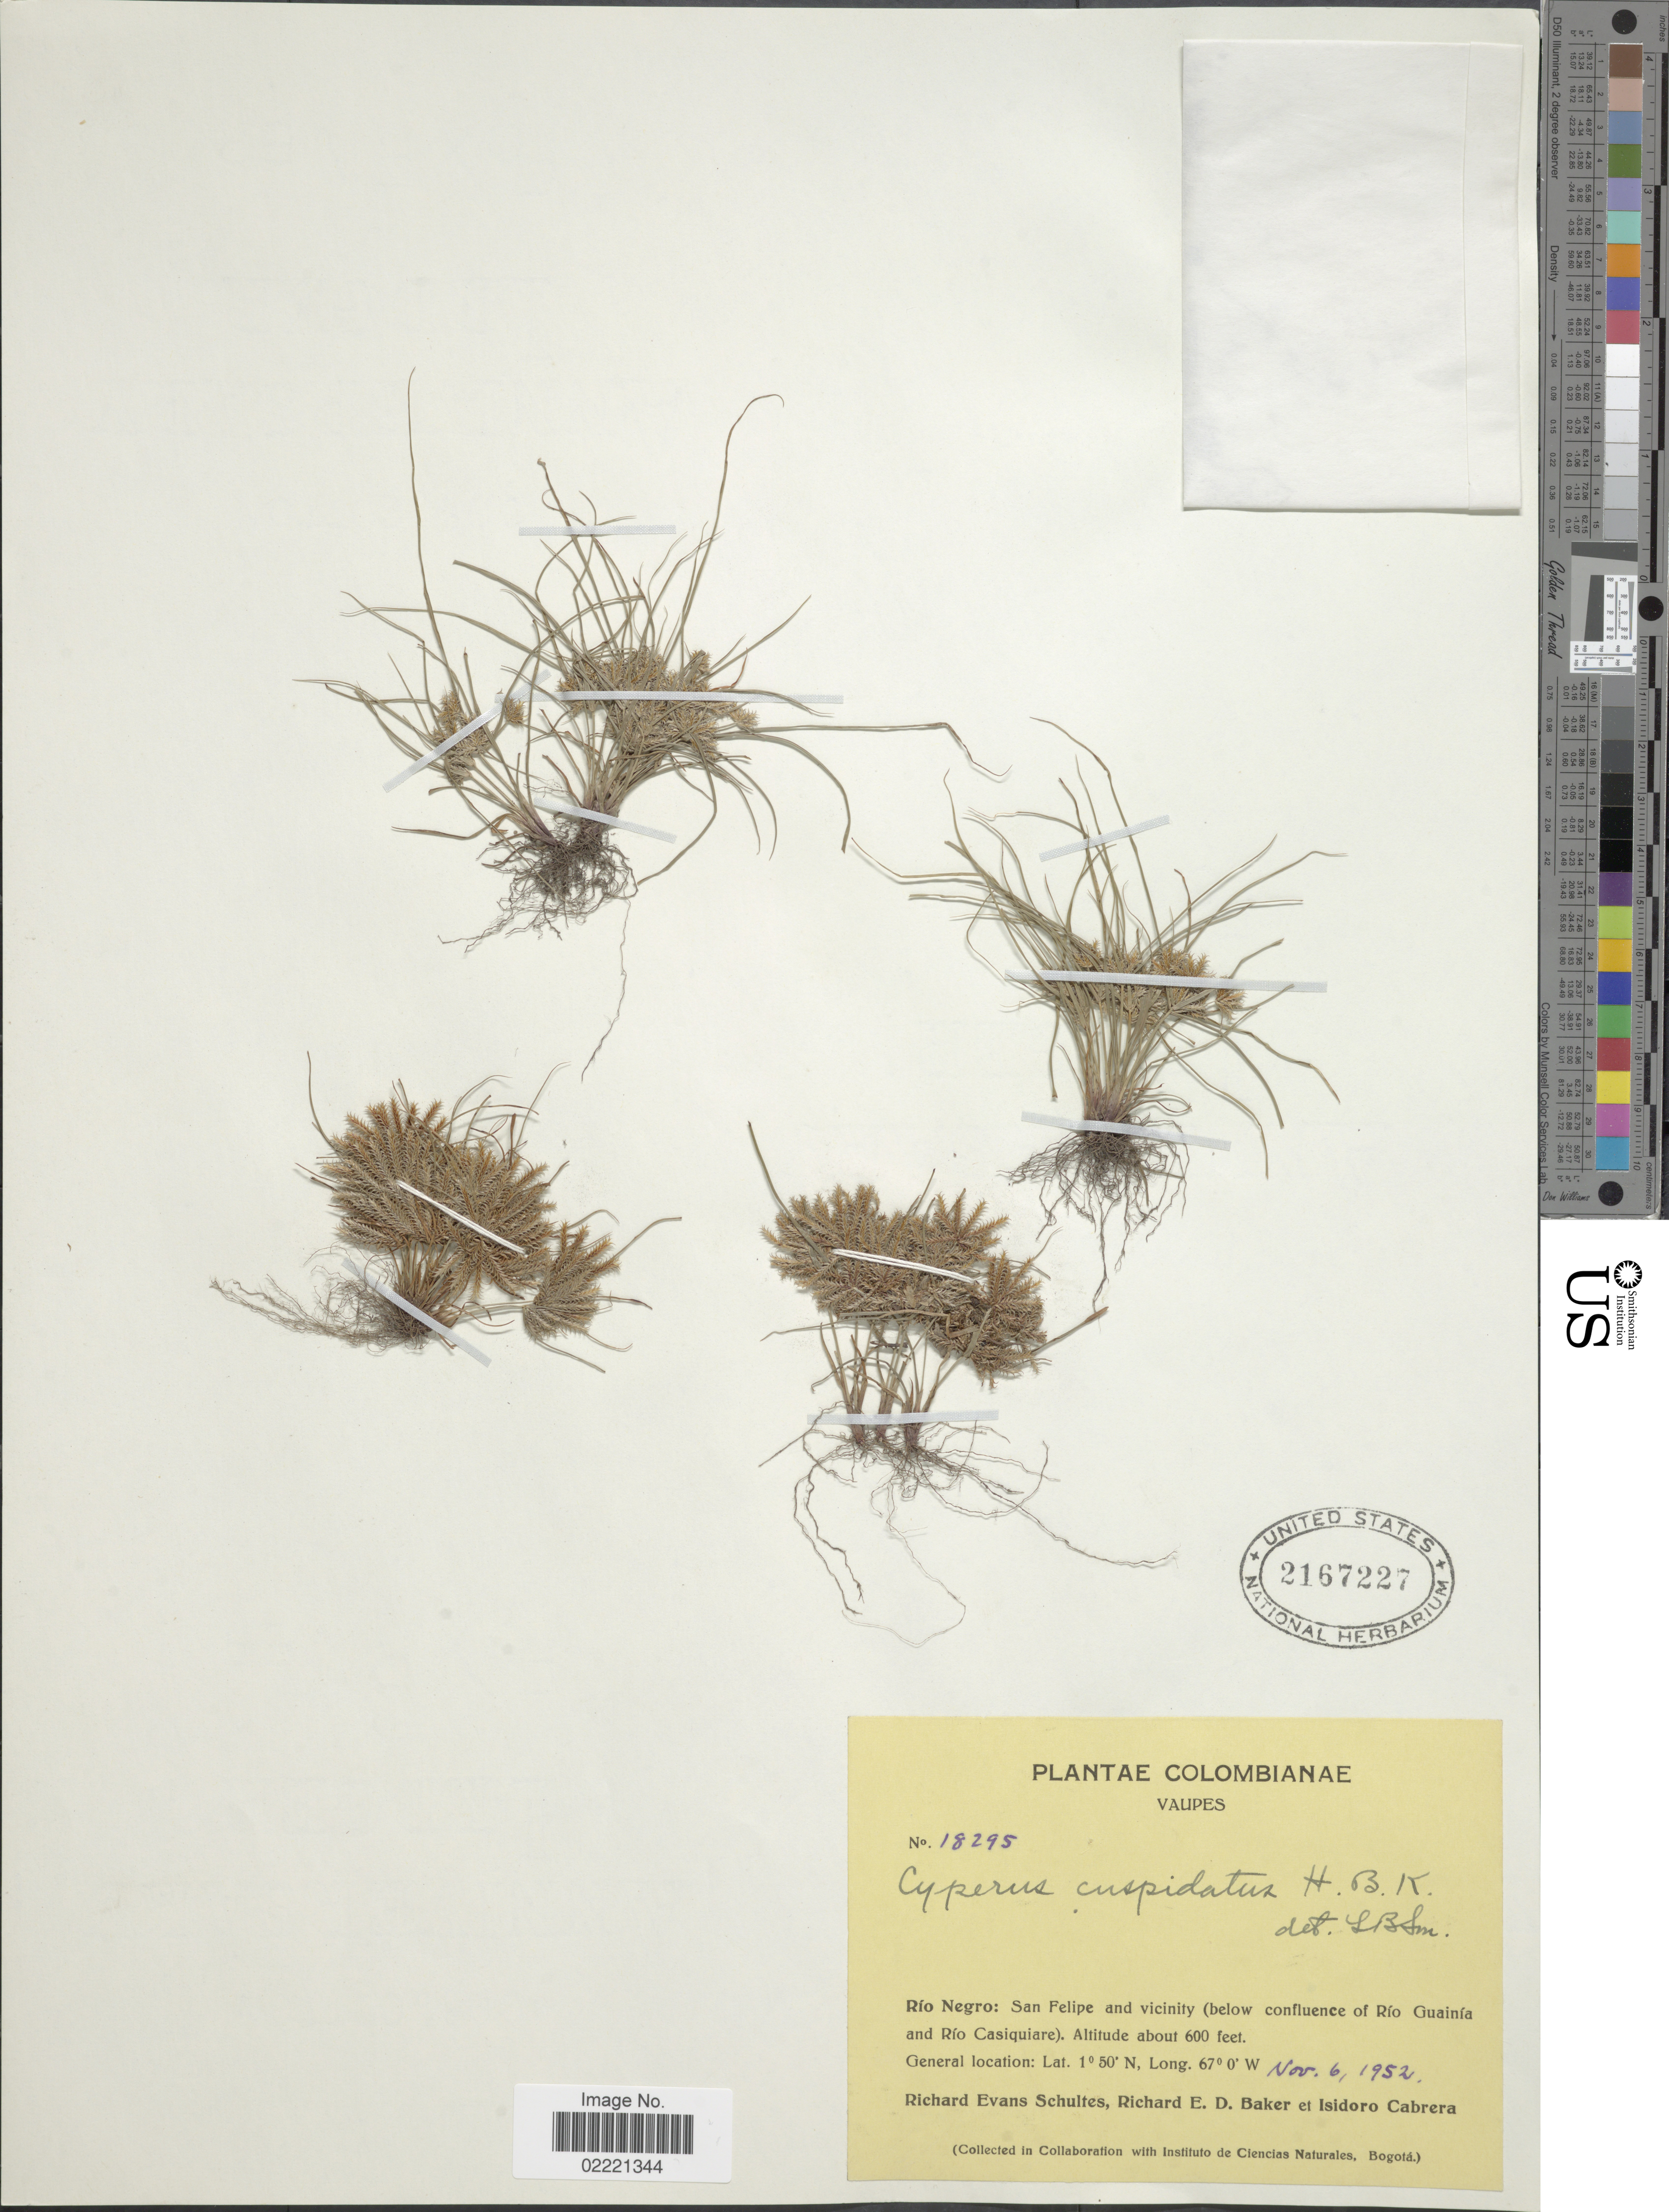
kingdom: Plantae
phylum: Tracheophyta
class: Liliopsida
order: Poales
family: Cyperaceae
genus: Cyperus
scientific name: Cyperus cuspidatus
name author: Kunth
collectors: R. E. Schultes, R. E. D. Baker & I. Cabrera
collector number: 18295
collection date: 1952-11-06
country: Colombia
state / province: Vaupés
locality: Rio Negro: San Felipe and vicinity (below confluence of Rio Guainia and Rio Casiquiare)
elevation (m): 183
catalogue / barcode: US 2167227